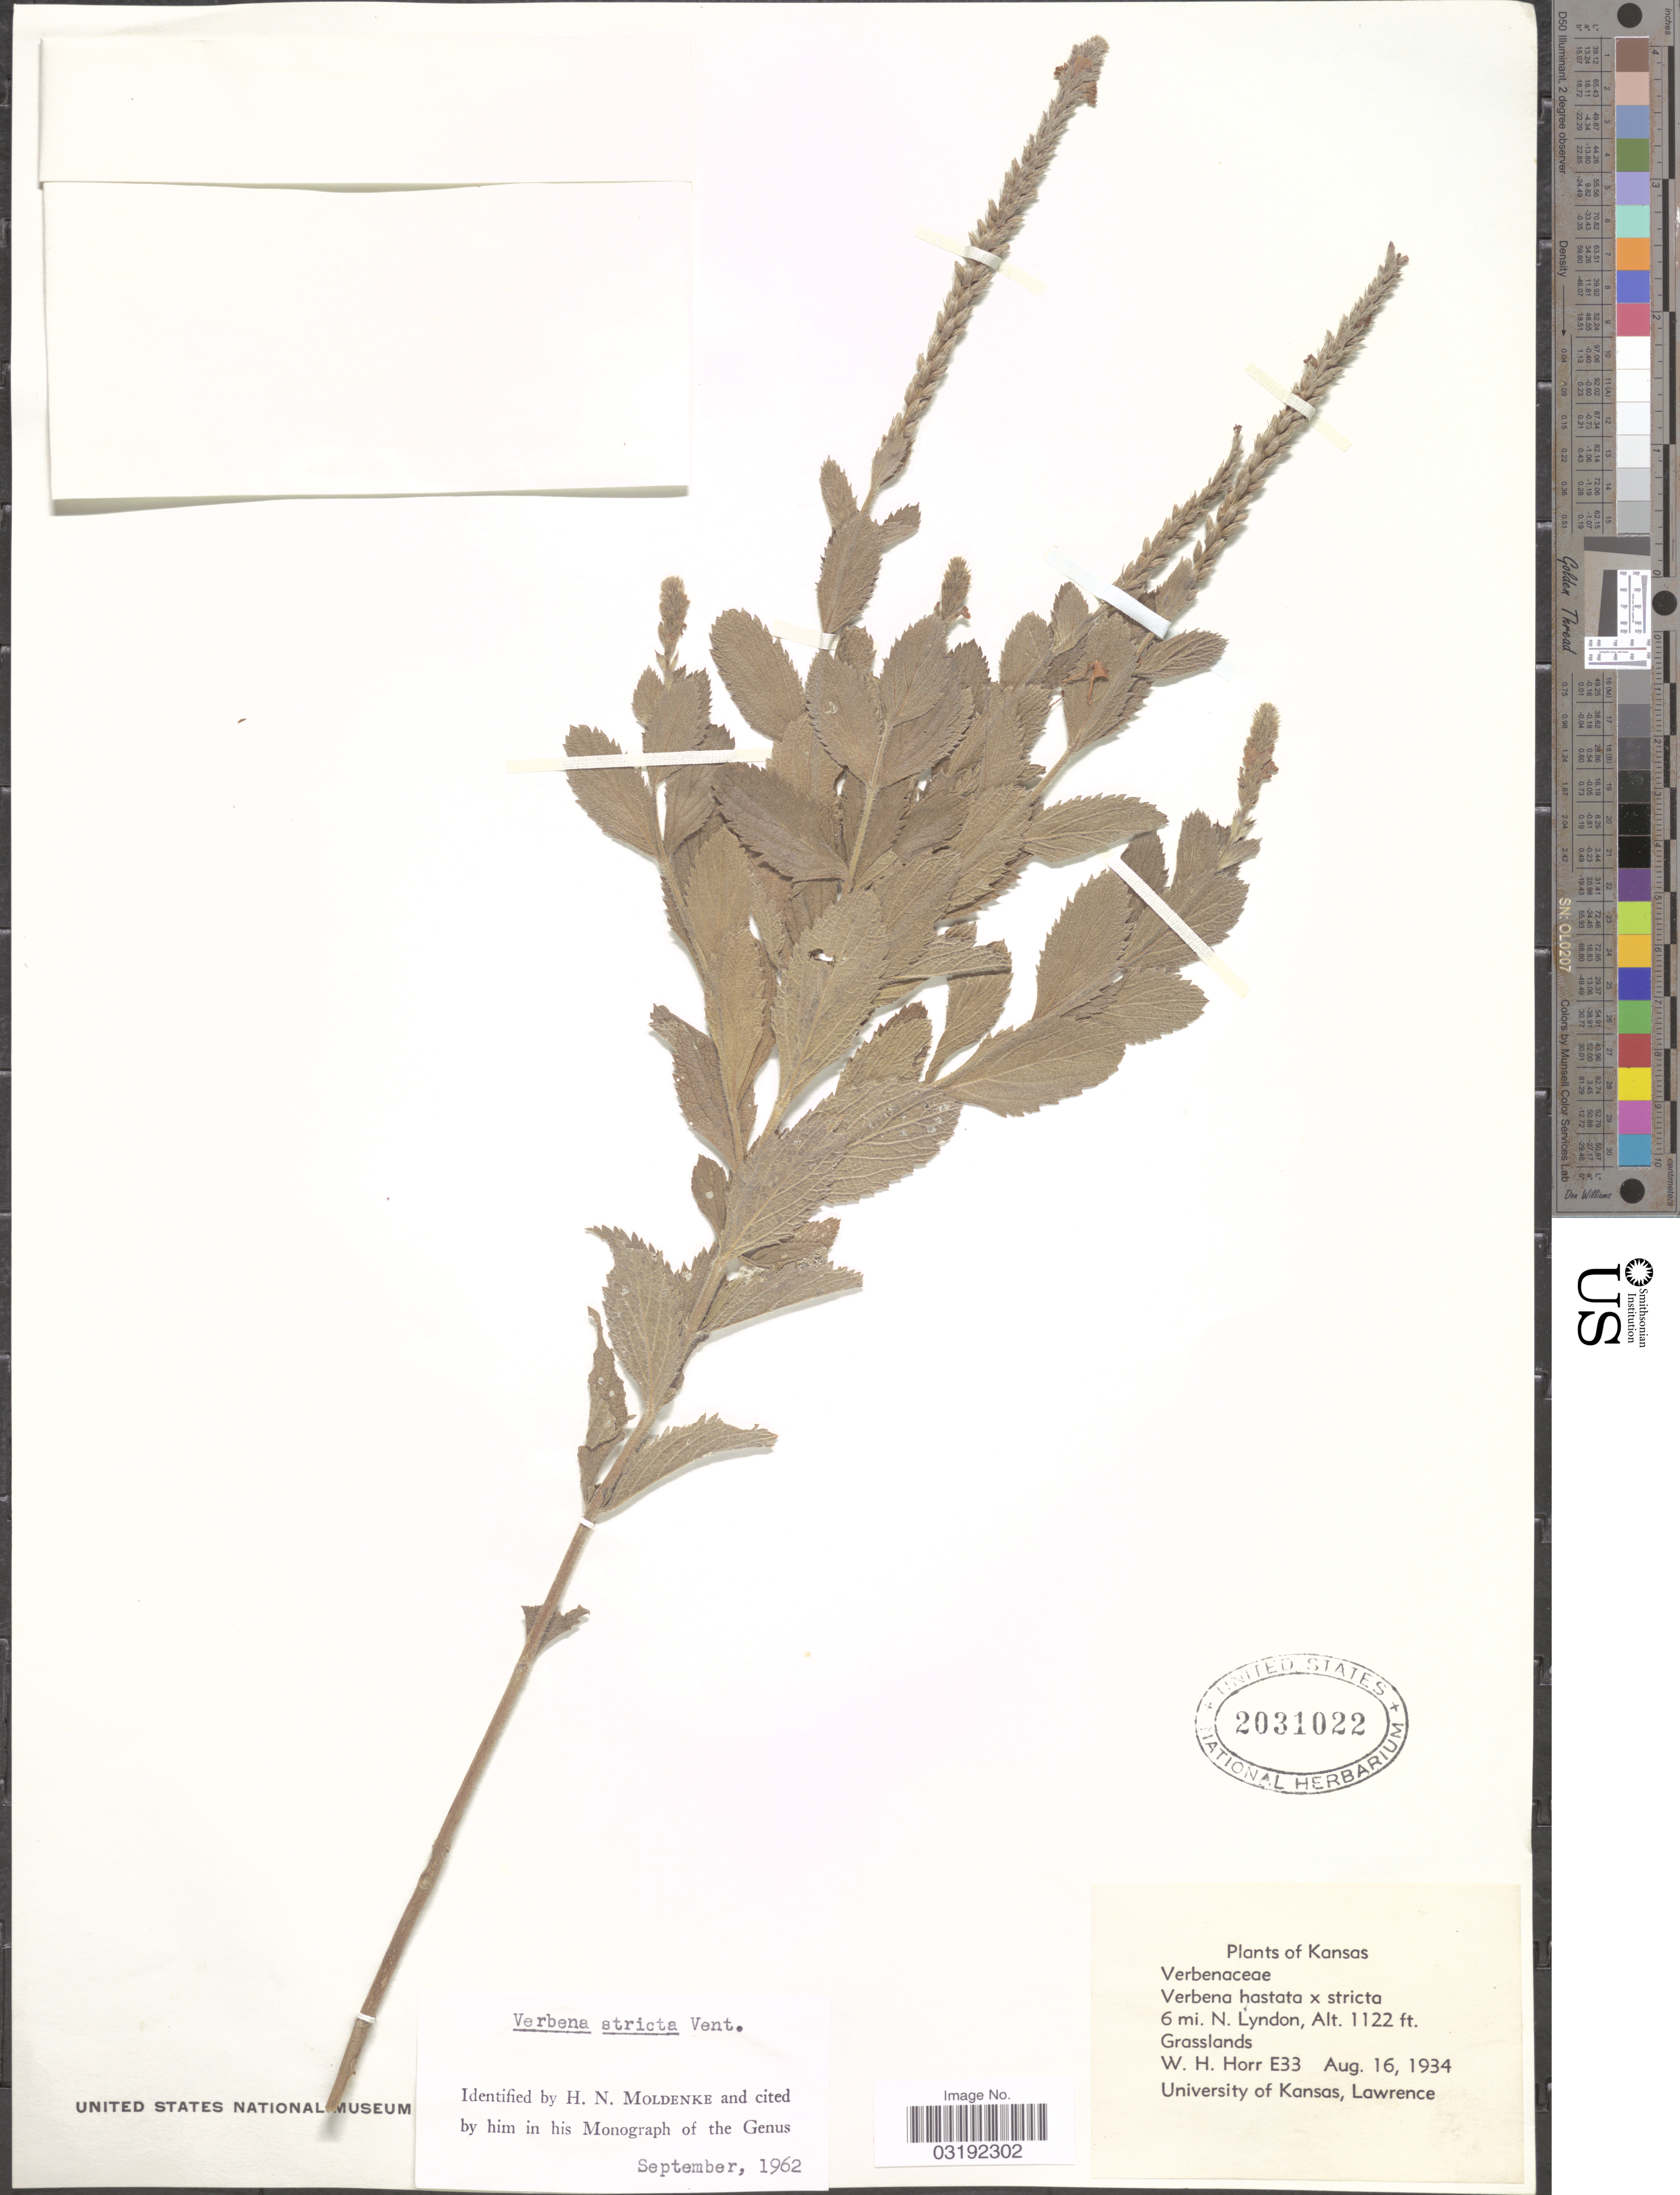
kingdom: Plantae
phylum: Tracheophyta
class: Magnoliopsida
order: Lamiales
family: Verbenaceae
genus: Verbena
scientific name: Verbena stricta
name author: Vent.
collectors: W. H. Horr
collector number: E33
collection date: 1934-08-16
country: United States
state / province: Kansas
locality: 6 mi. N. Lyndon, Grasslands.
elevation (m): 342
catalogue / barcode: US 2031022